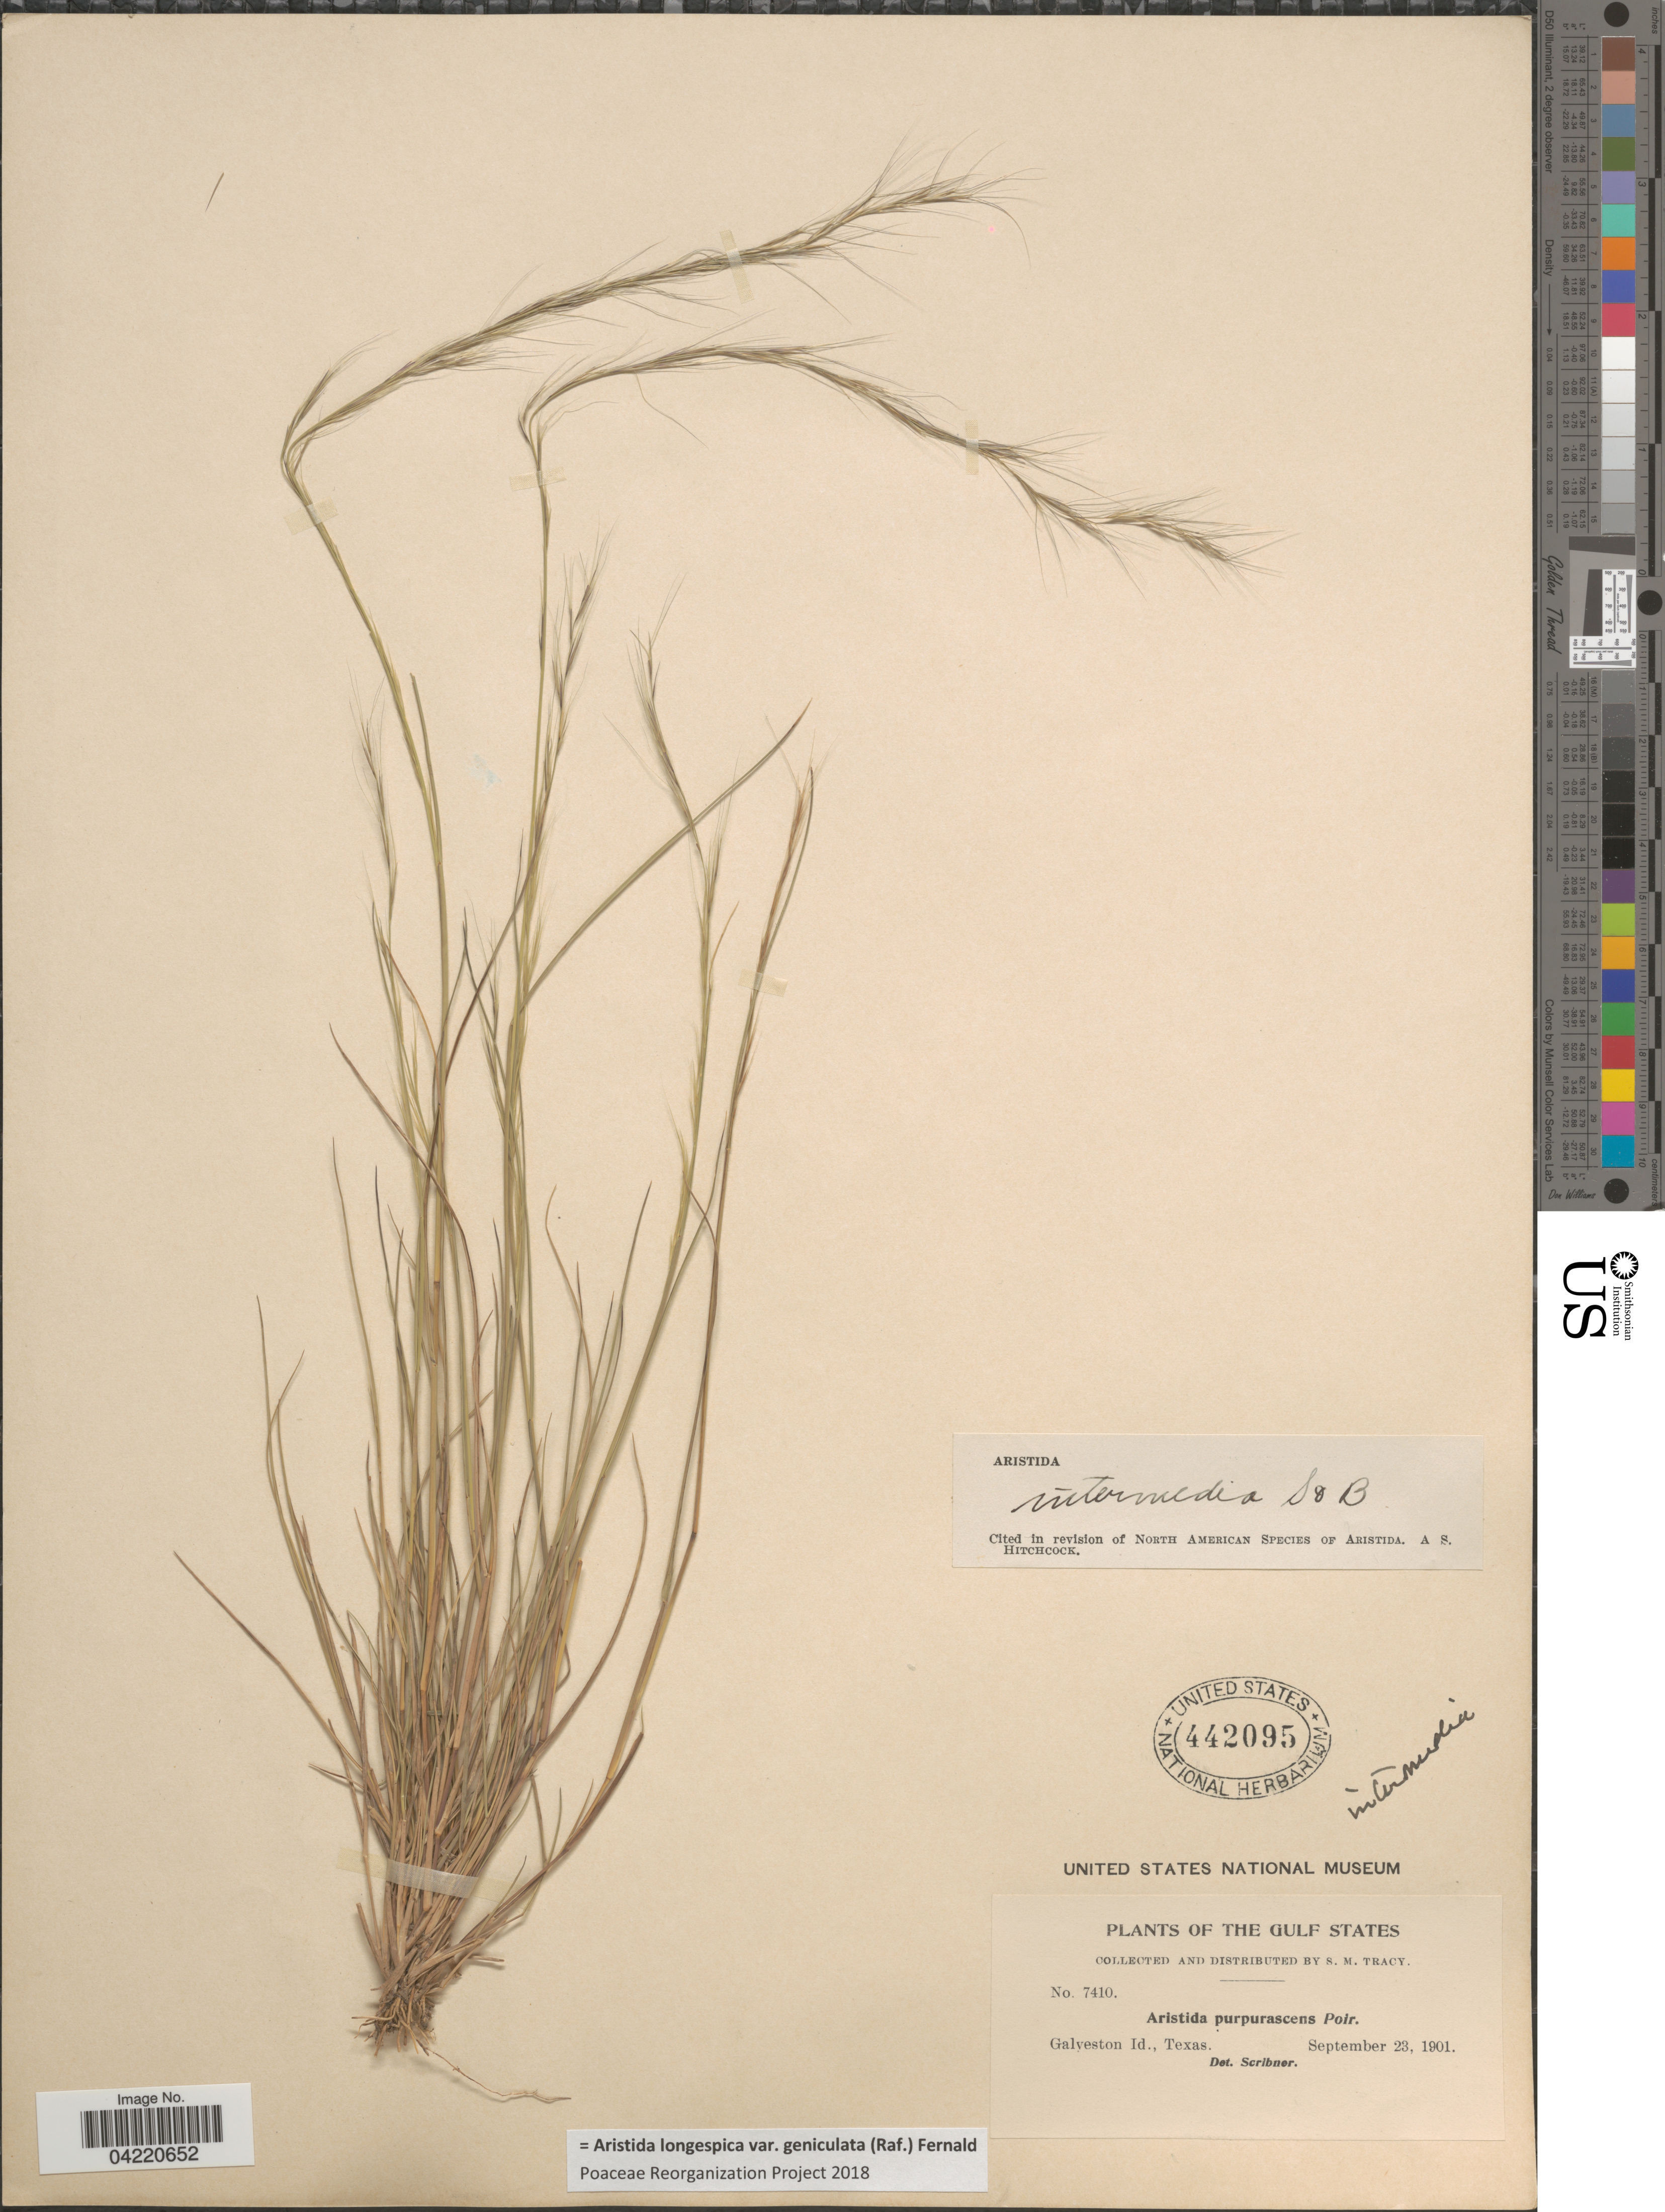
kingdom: Plantae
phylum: Tracheophyta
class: Liliopsida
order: Poales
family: Poaceae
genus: Aristida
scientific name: Aristida longespica var. geniculata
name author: (Raf.) Fernald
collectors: S. M. Tracy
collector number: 7410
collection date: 1901-09-23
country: United States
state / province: Texas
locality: The Gulf States. Galyeston id.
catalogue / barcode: US 442095